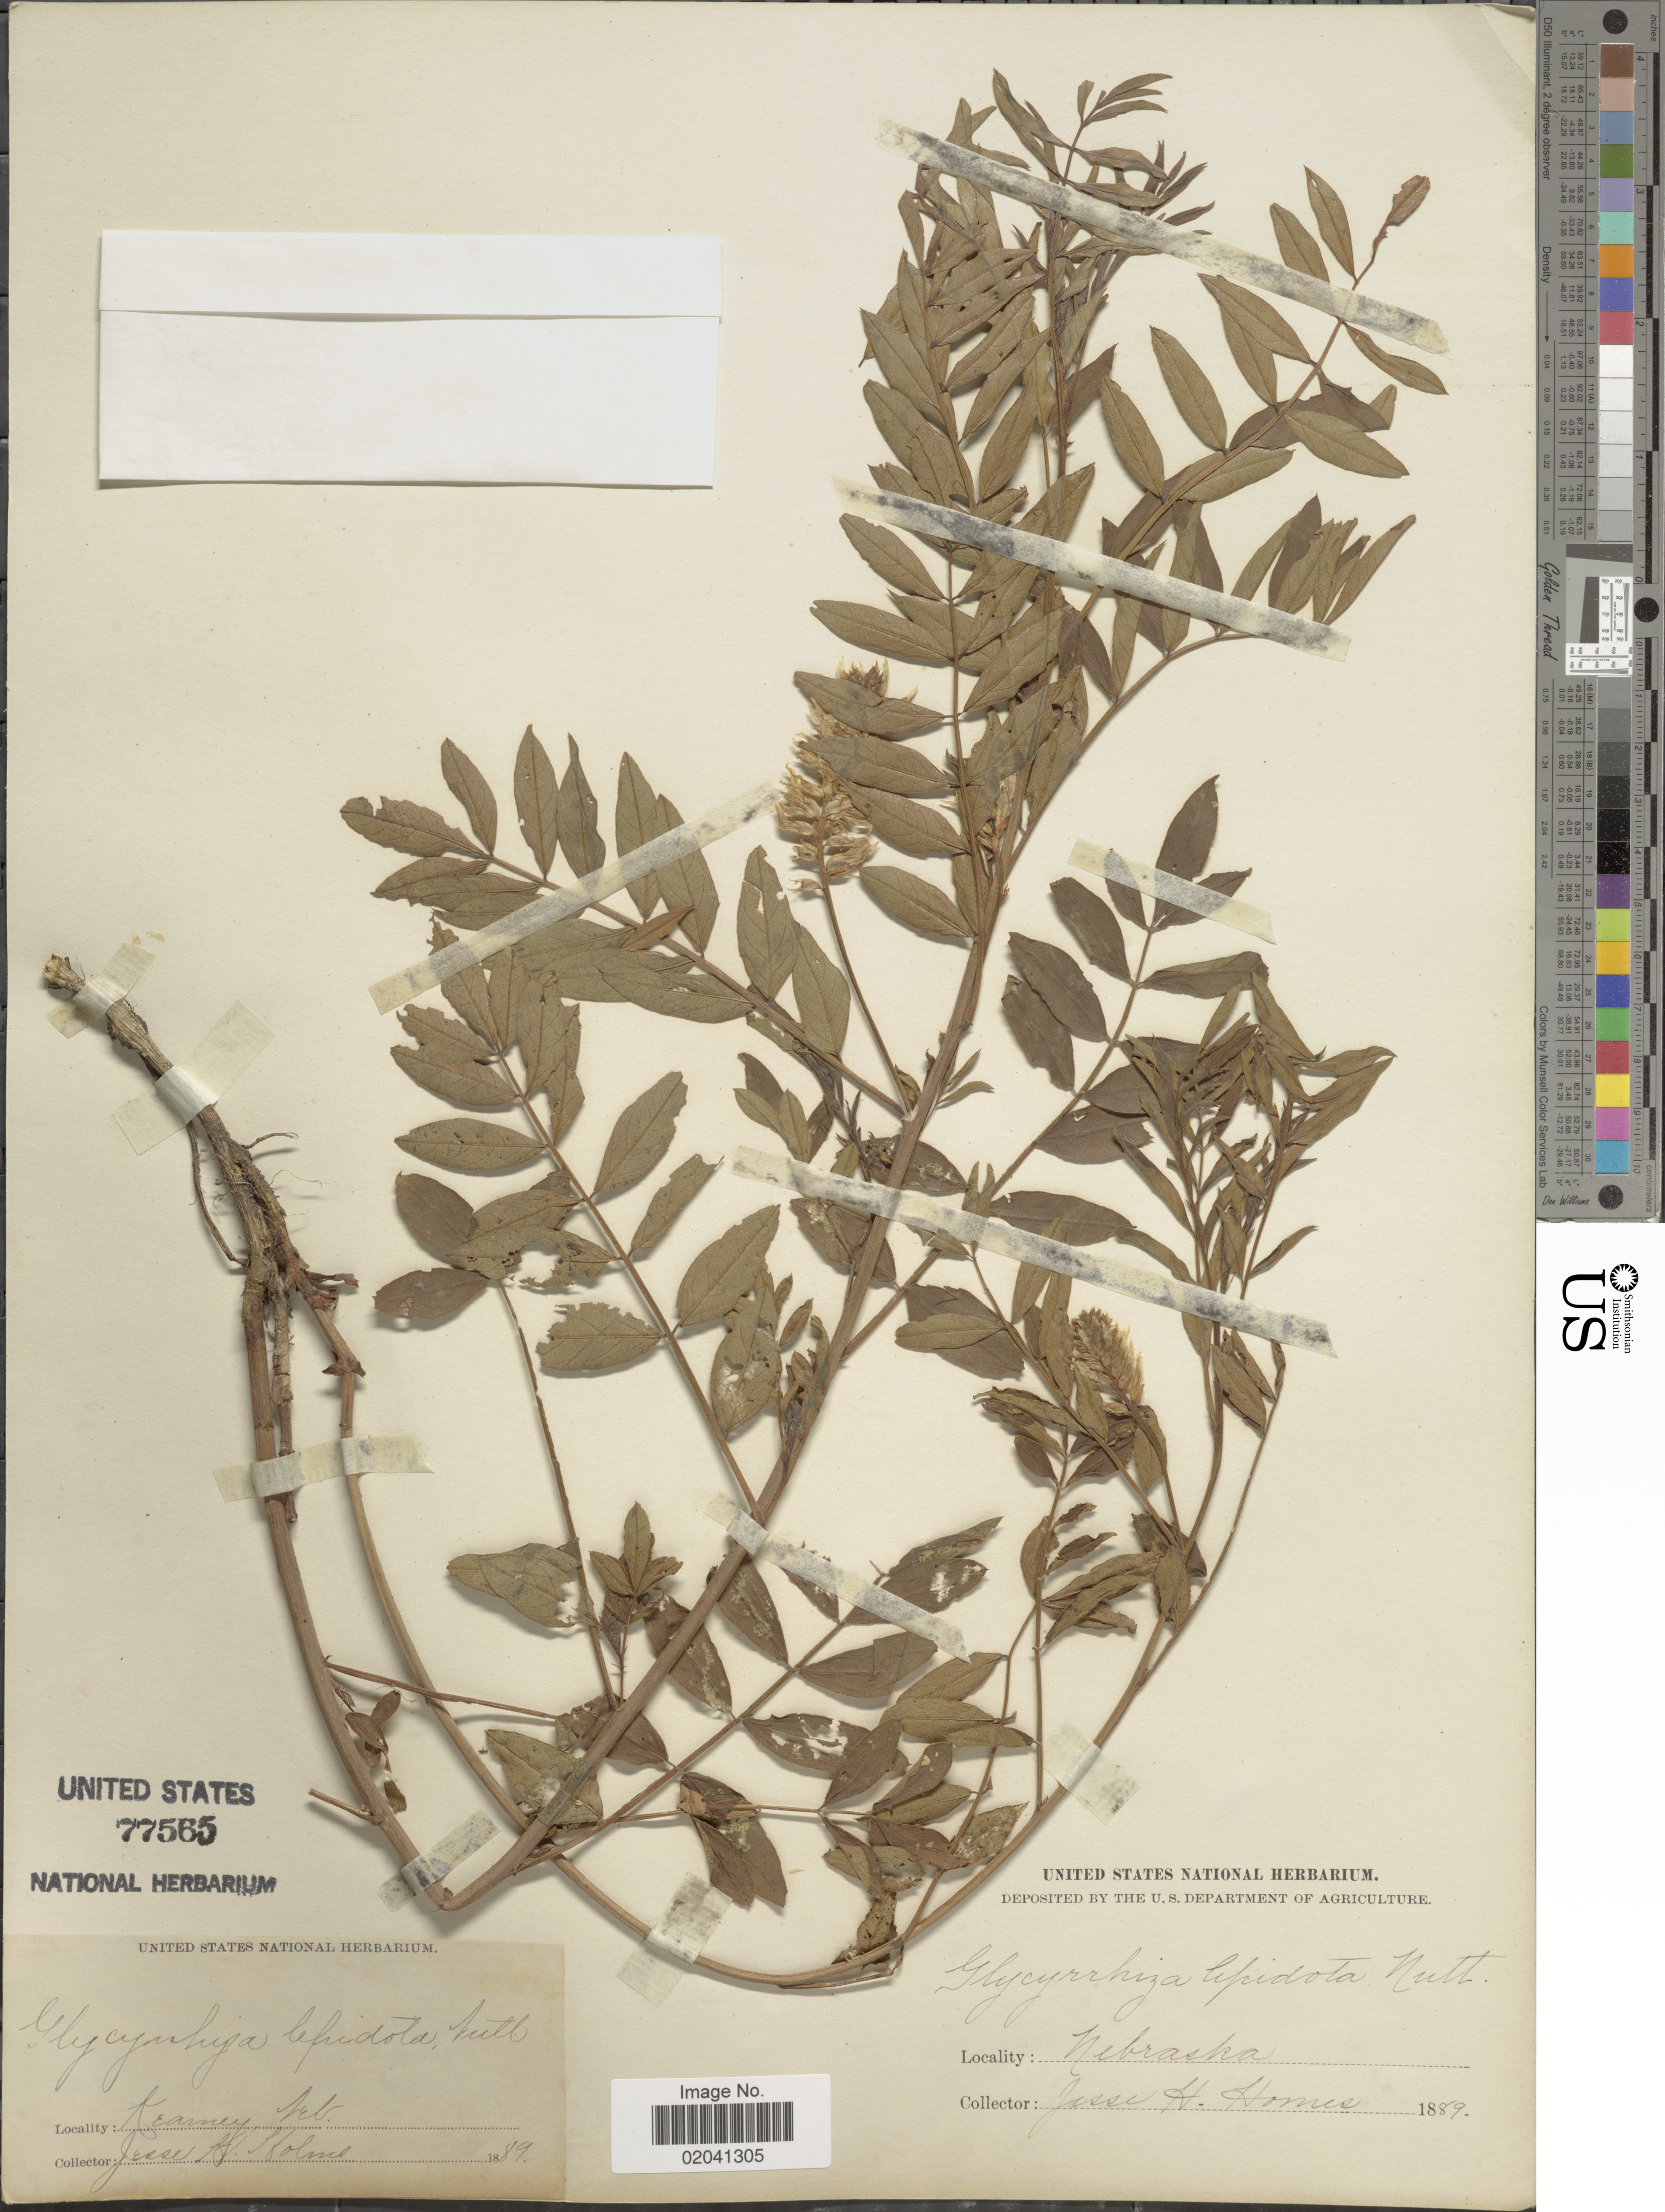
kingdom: Plantae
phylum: Tracheophyta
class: Magnoliopsida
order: Fabales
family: Fabaceae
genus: Glycyrrhiza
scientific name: Glycyrrhiza lepidota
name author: Pursh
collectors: J. H. Holms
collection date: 1889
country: United States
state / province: Nebraska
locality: Kearney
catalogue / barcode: US 77565